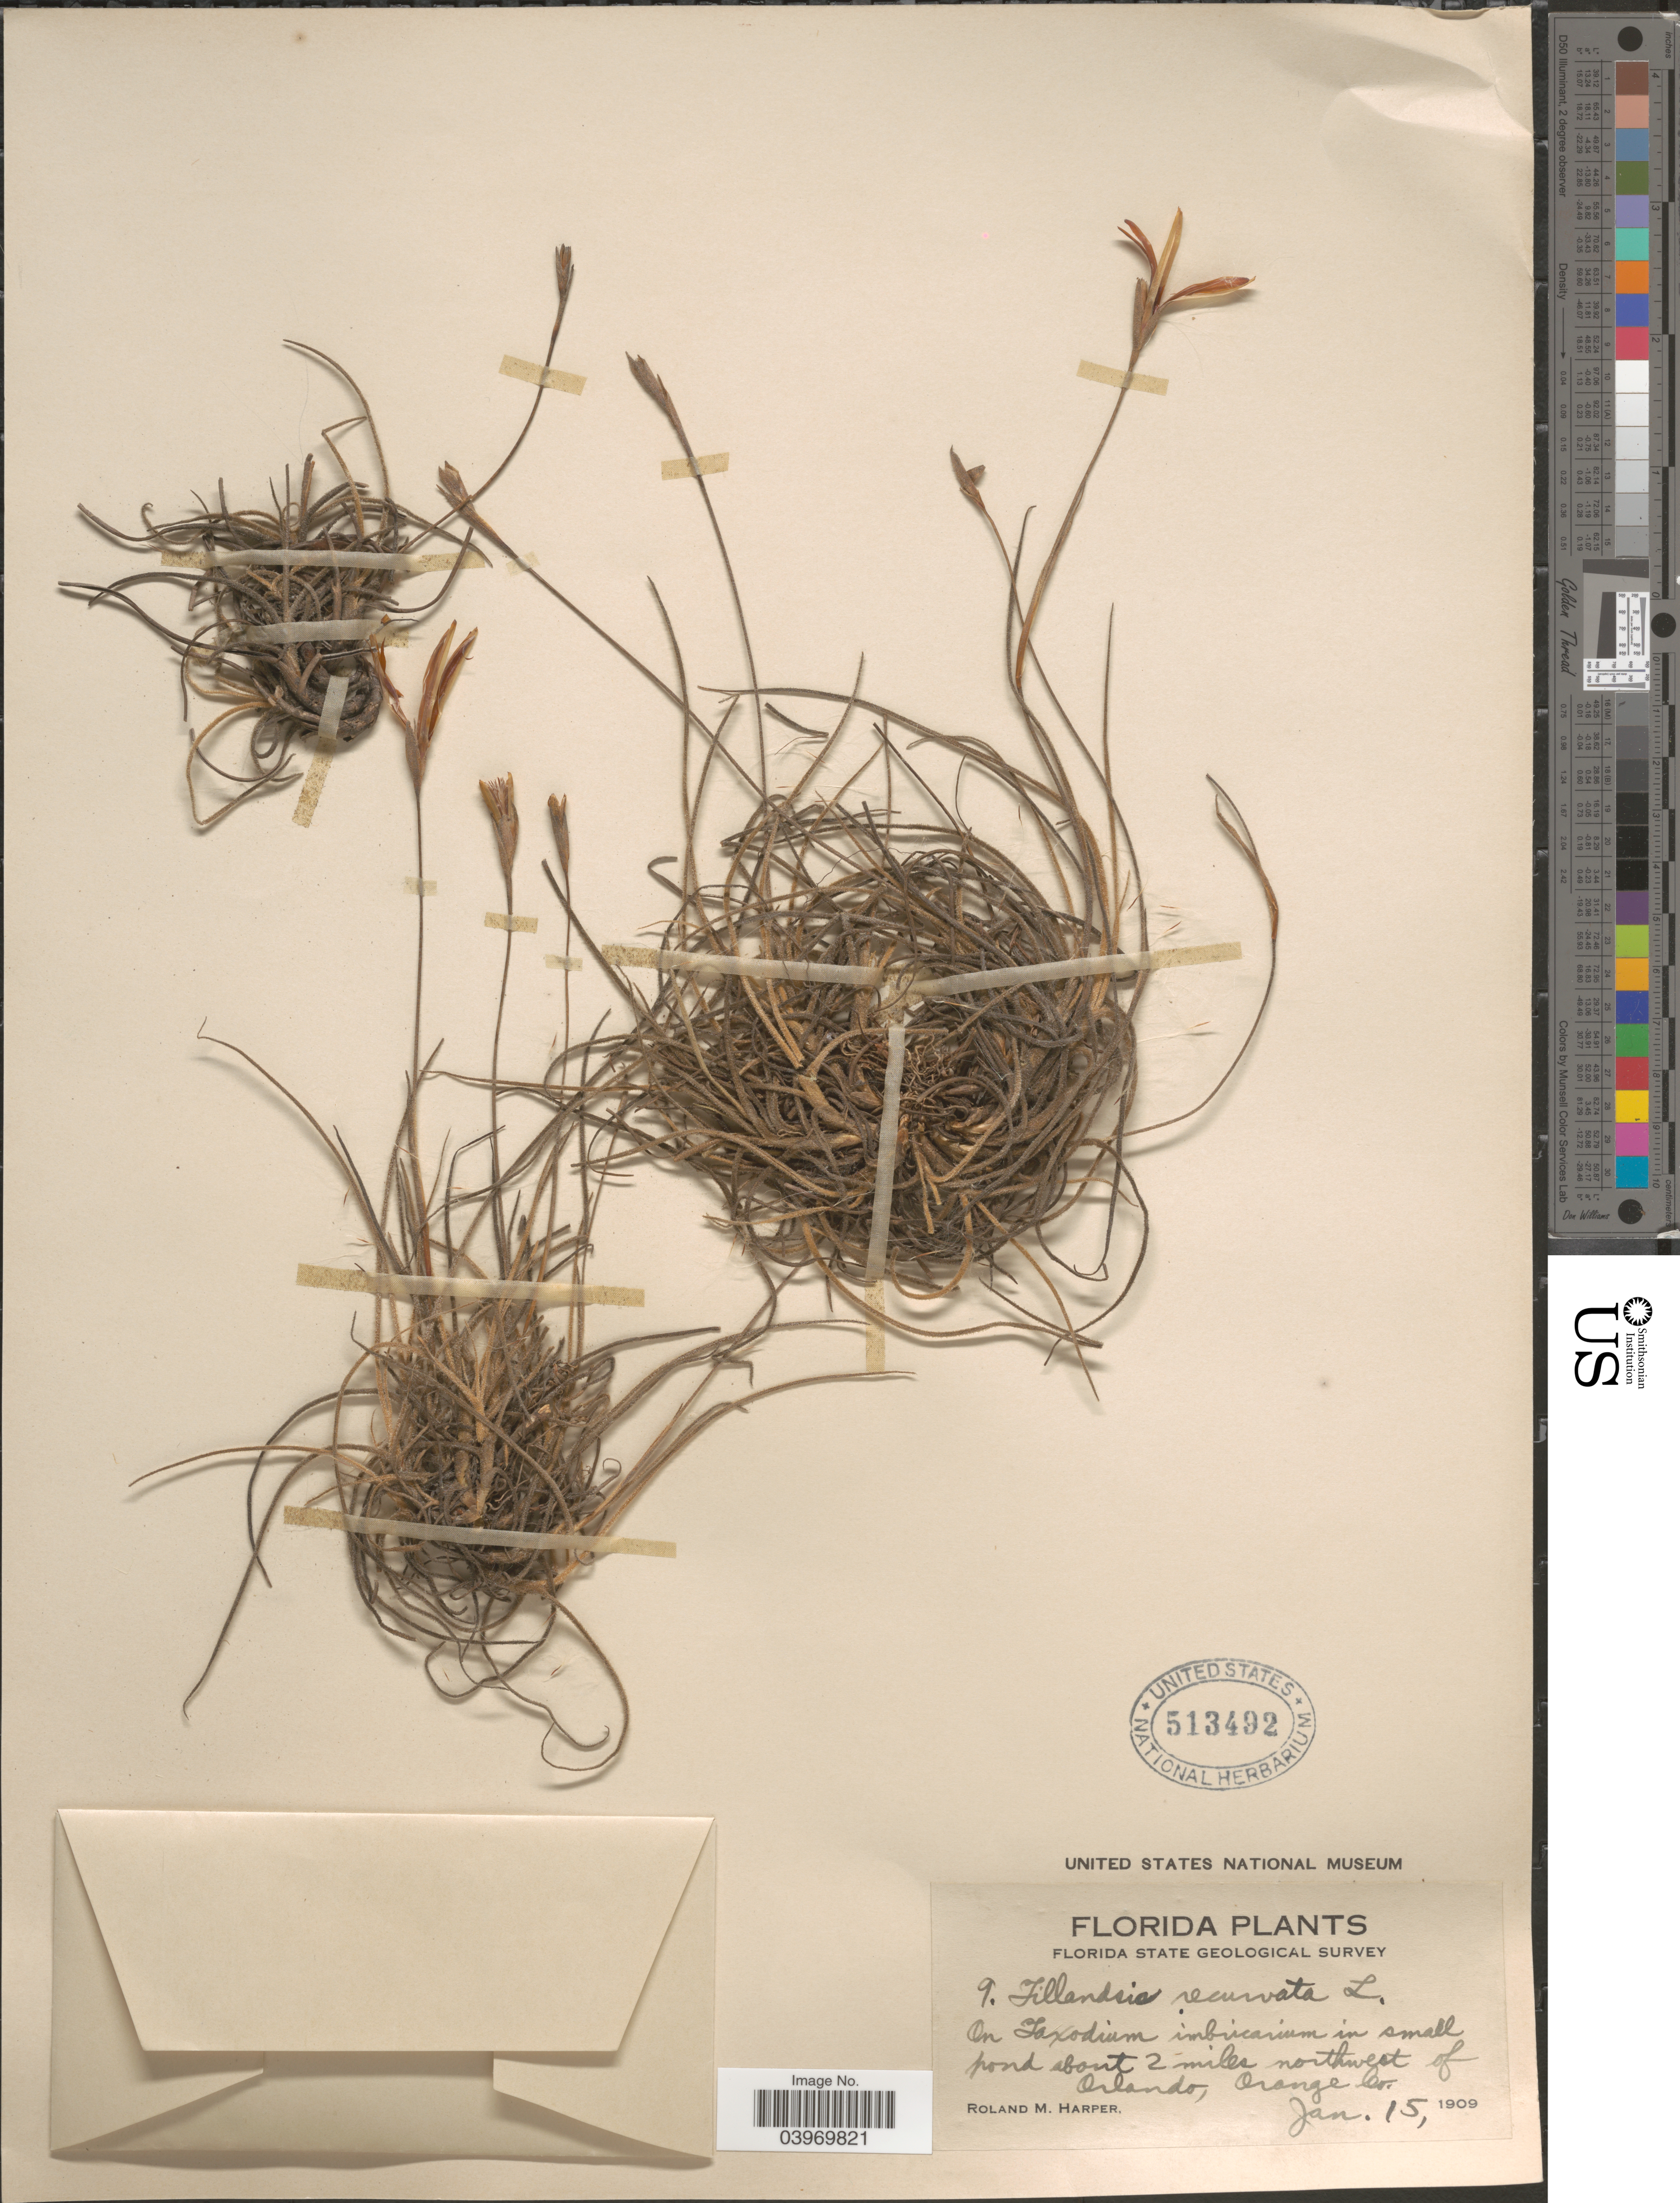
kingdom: Plantae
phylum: Tracheophyta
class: Liliopsida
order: Poales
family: Bromeliaceae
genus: Tillandsia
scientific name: Tillandsia recurvata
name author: L.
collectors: R. M. Harper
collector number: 9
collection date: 1909-01-15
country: United States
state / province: Florida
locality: About 2 miles northwest of Orlando, Orange Co.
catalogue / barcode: US 513492